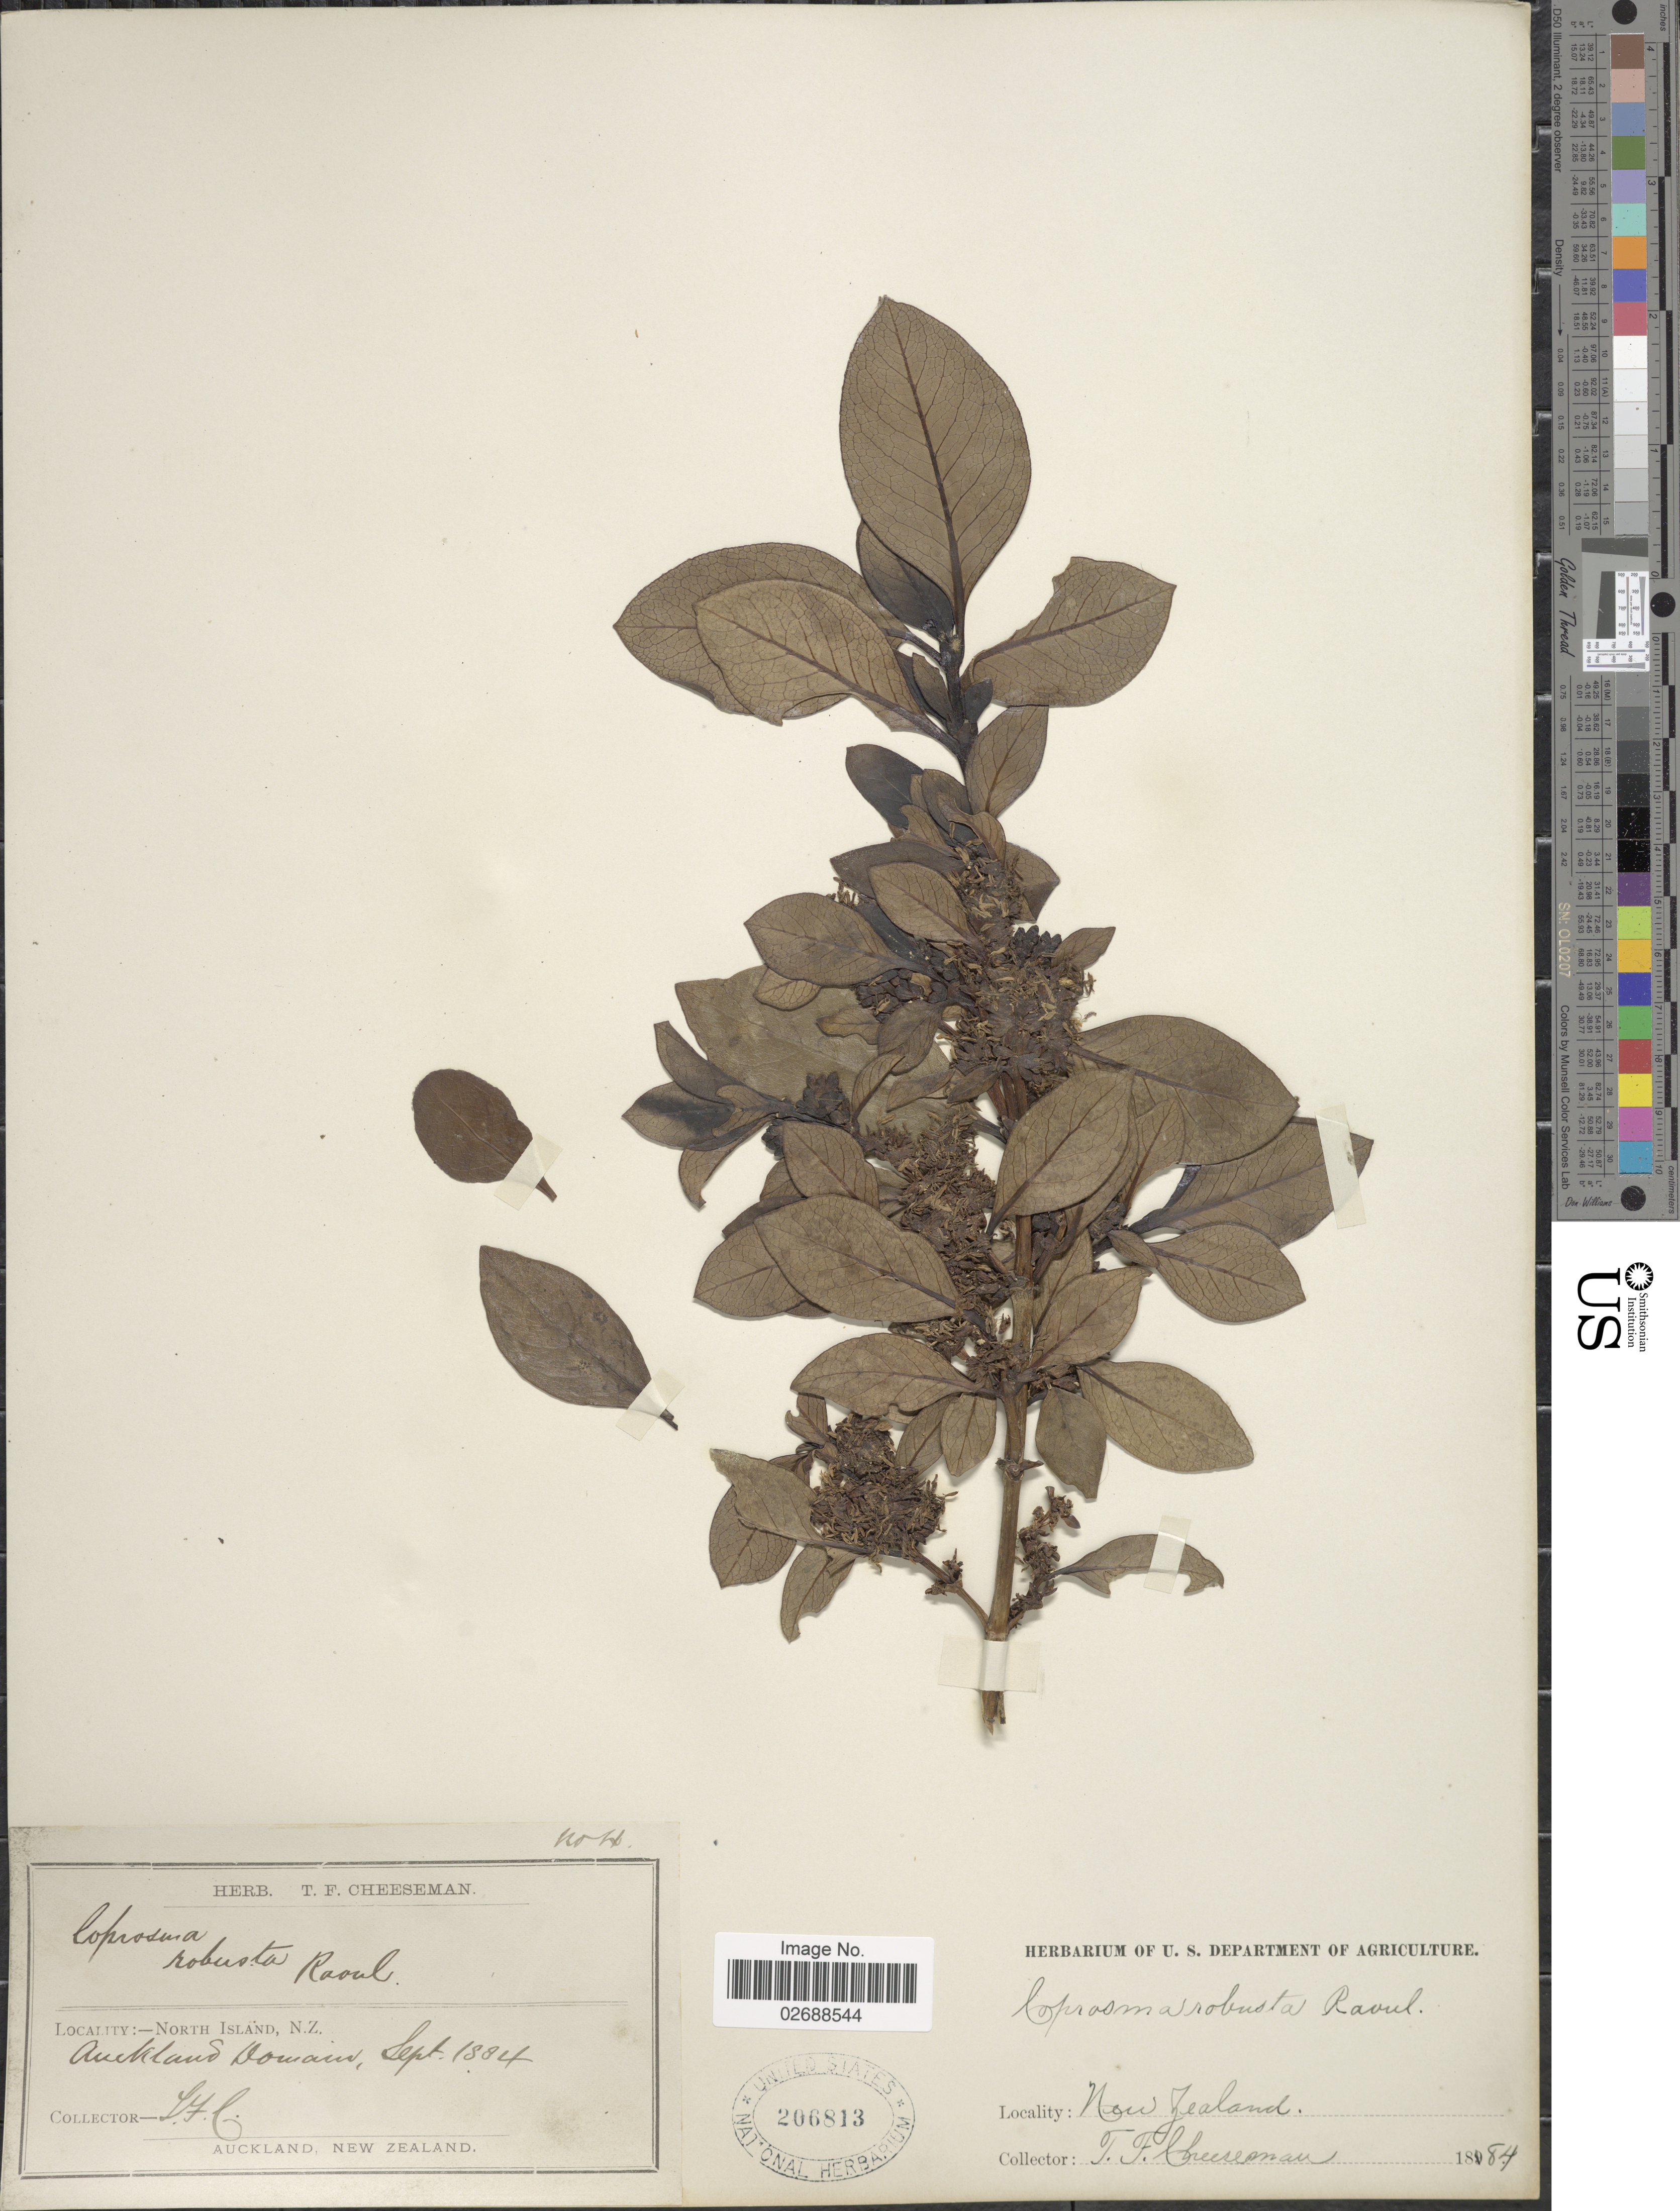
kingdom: Plantae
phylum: Tracheophyta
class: Magnoliopsida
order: Gentianales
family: Rubiaceae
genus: Coprosma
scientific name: Coprosma robusta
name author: Raoul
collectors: T. F. Cheeseman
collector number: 4*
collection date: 1884-09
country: New Zealand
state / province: Auckland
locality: North Island, Auckland Domain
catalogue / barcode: US 206813